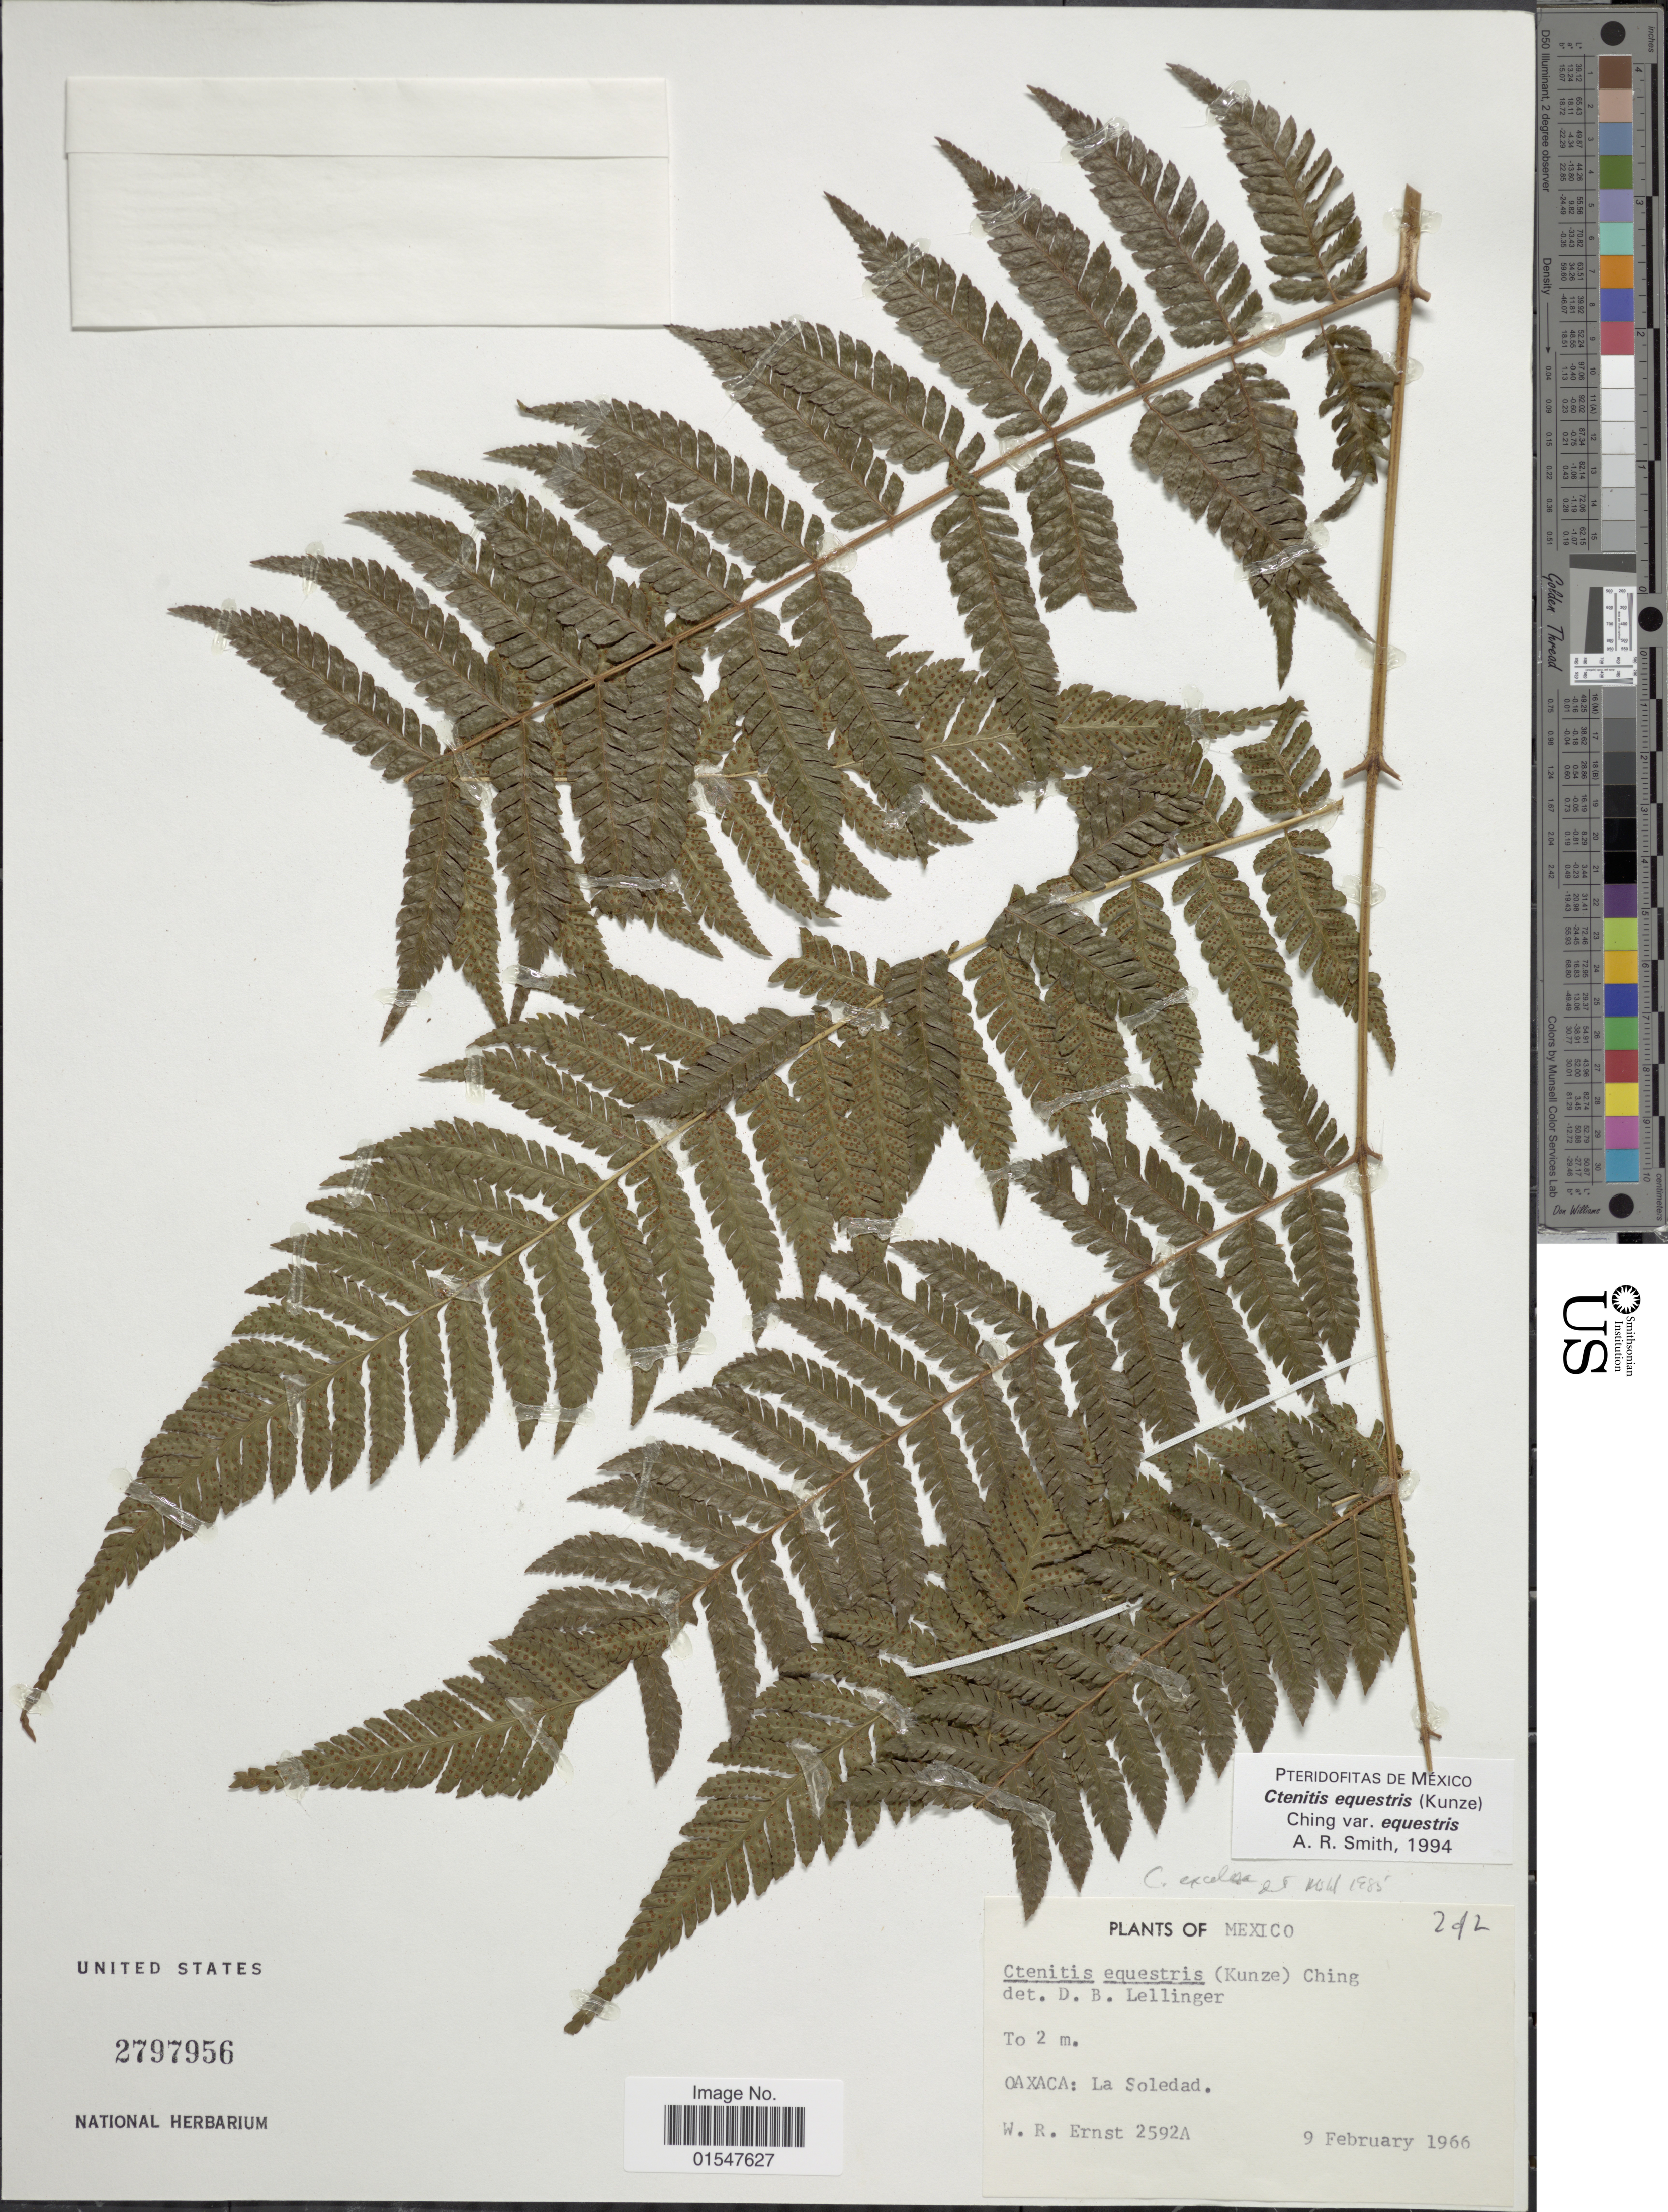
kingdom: Plantae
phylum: Tracheophyta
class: Polypodiopsida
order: Polypodiales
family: Dryopteridaceae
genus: Ctenitis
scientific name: Ctenitis equestris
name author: (Kunze) Ching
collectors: W. R. Ernst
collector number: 2592A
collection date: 1966-02-09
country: Mexico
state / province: Oaxaca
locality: Oaxaca: La Soledad.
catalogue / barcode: US 2797956